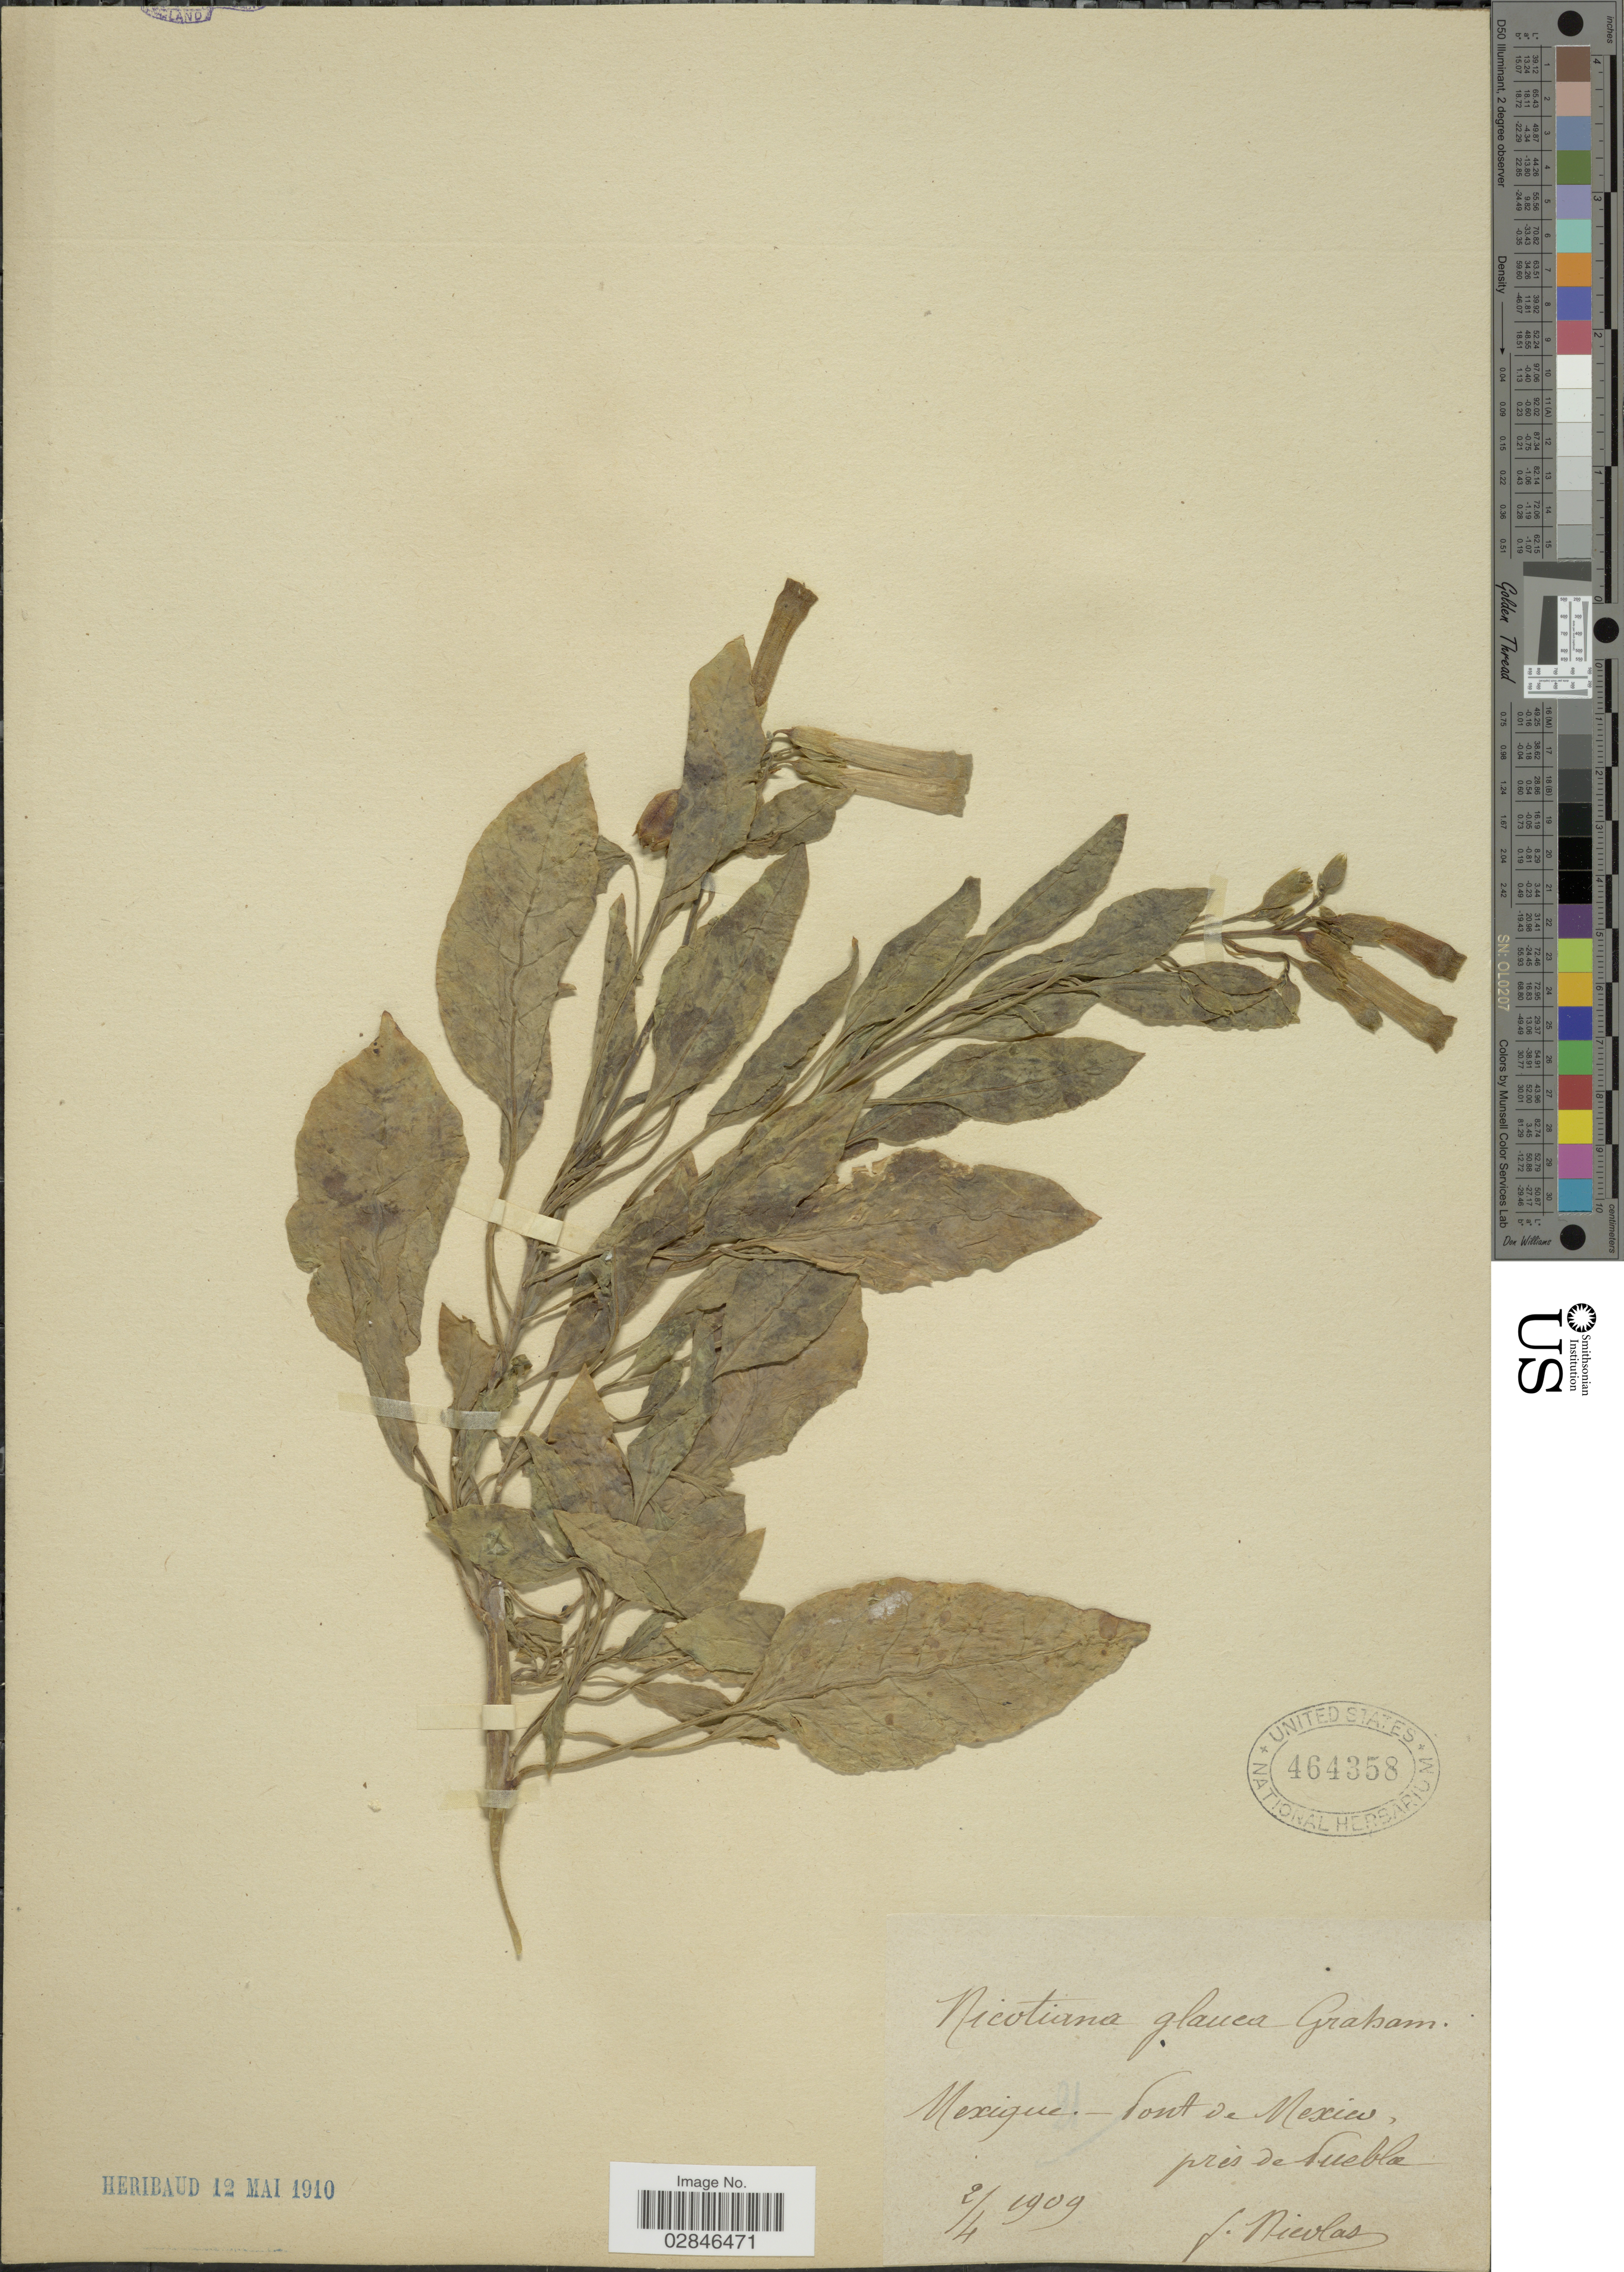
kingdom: Plantae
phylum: Tracheophyta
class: Magnoliopsida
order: Solanales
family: Solanaceae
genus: Nicotiana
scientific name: Nicotiana glauca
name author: Graham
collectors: F. Nicolas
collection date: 1909-04-02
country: Mexico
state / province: Puebla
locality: Pont de Mexico, prés de Puebla.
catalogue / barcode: US 464358